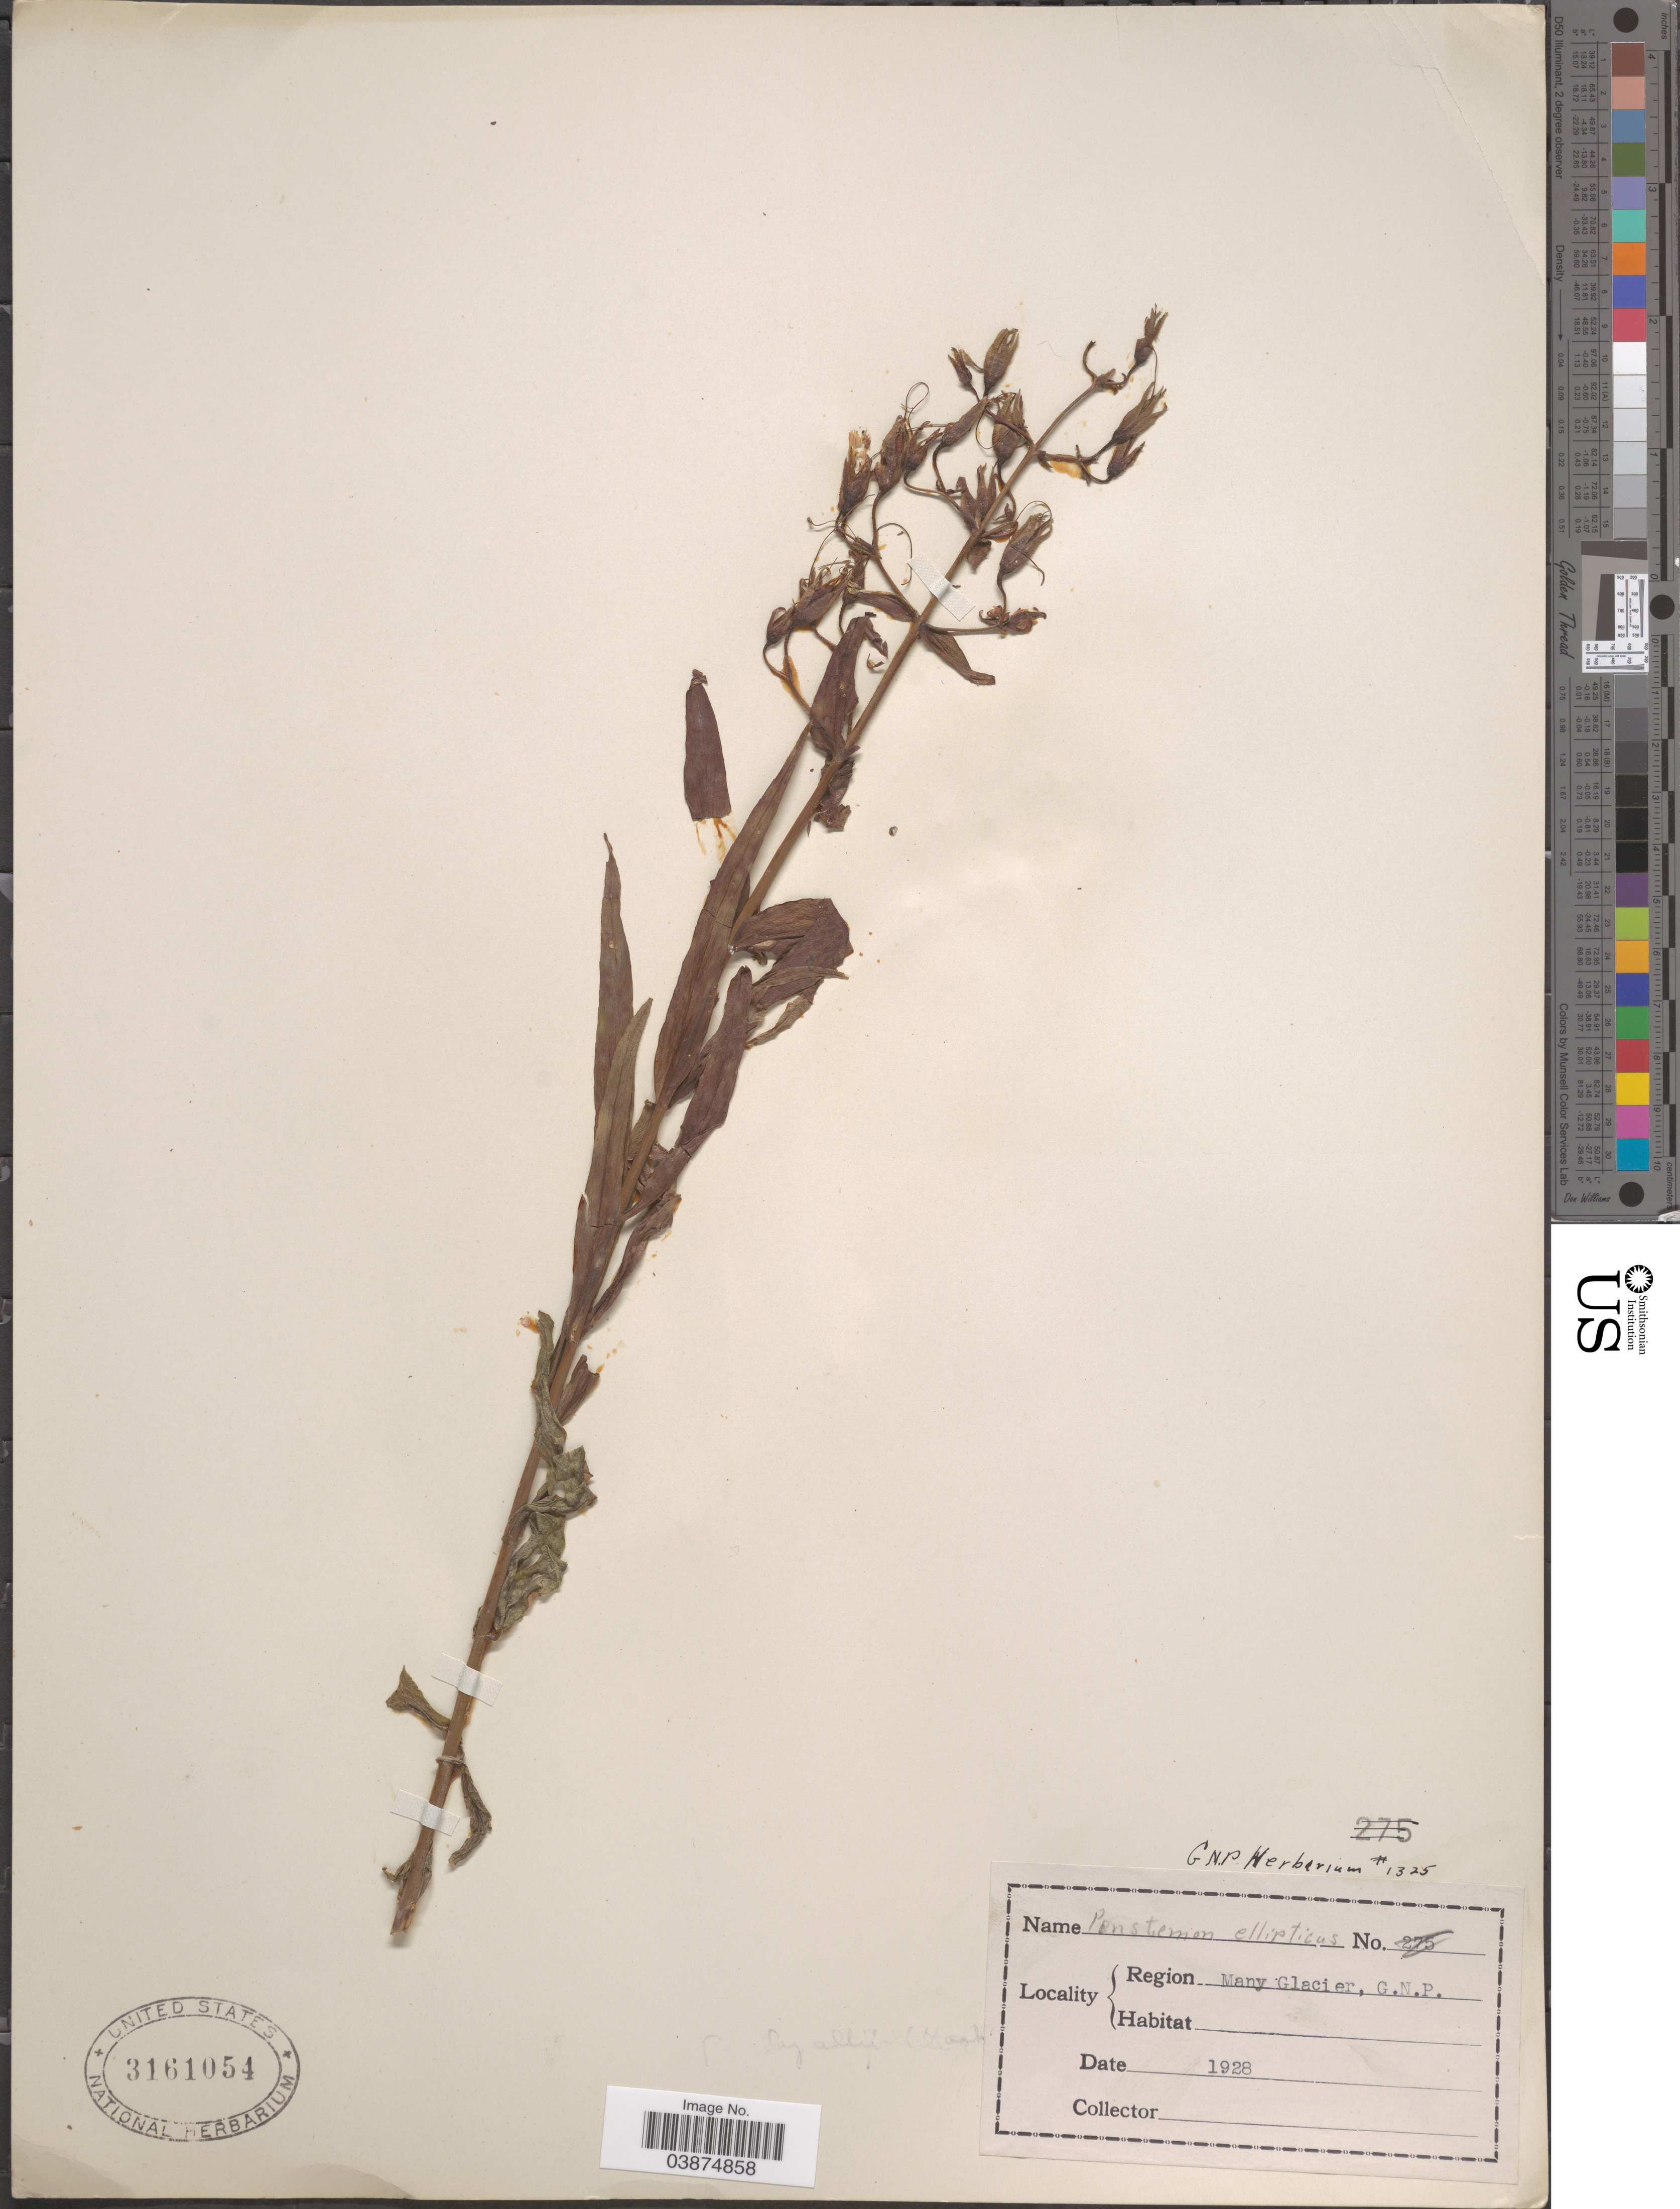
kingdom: Plantae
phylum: Tracheophyta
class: Magnoliopsida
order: Lamiales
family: Plantaginaceae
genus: Penstemon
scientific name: Penstemon ellipticus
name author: Greene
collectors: ex herb. G. N. P.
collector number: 1325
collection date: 1928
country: United States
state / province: Montana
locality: Region Many Glacier, G.N.P.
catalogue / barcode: US 3161054